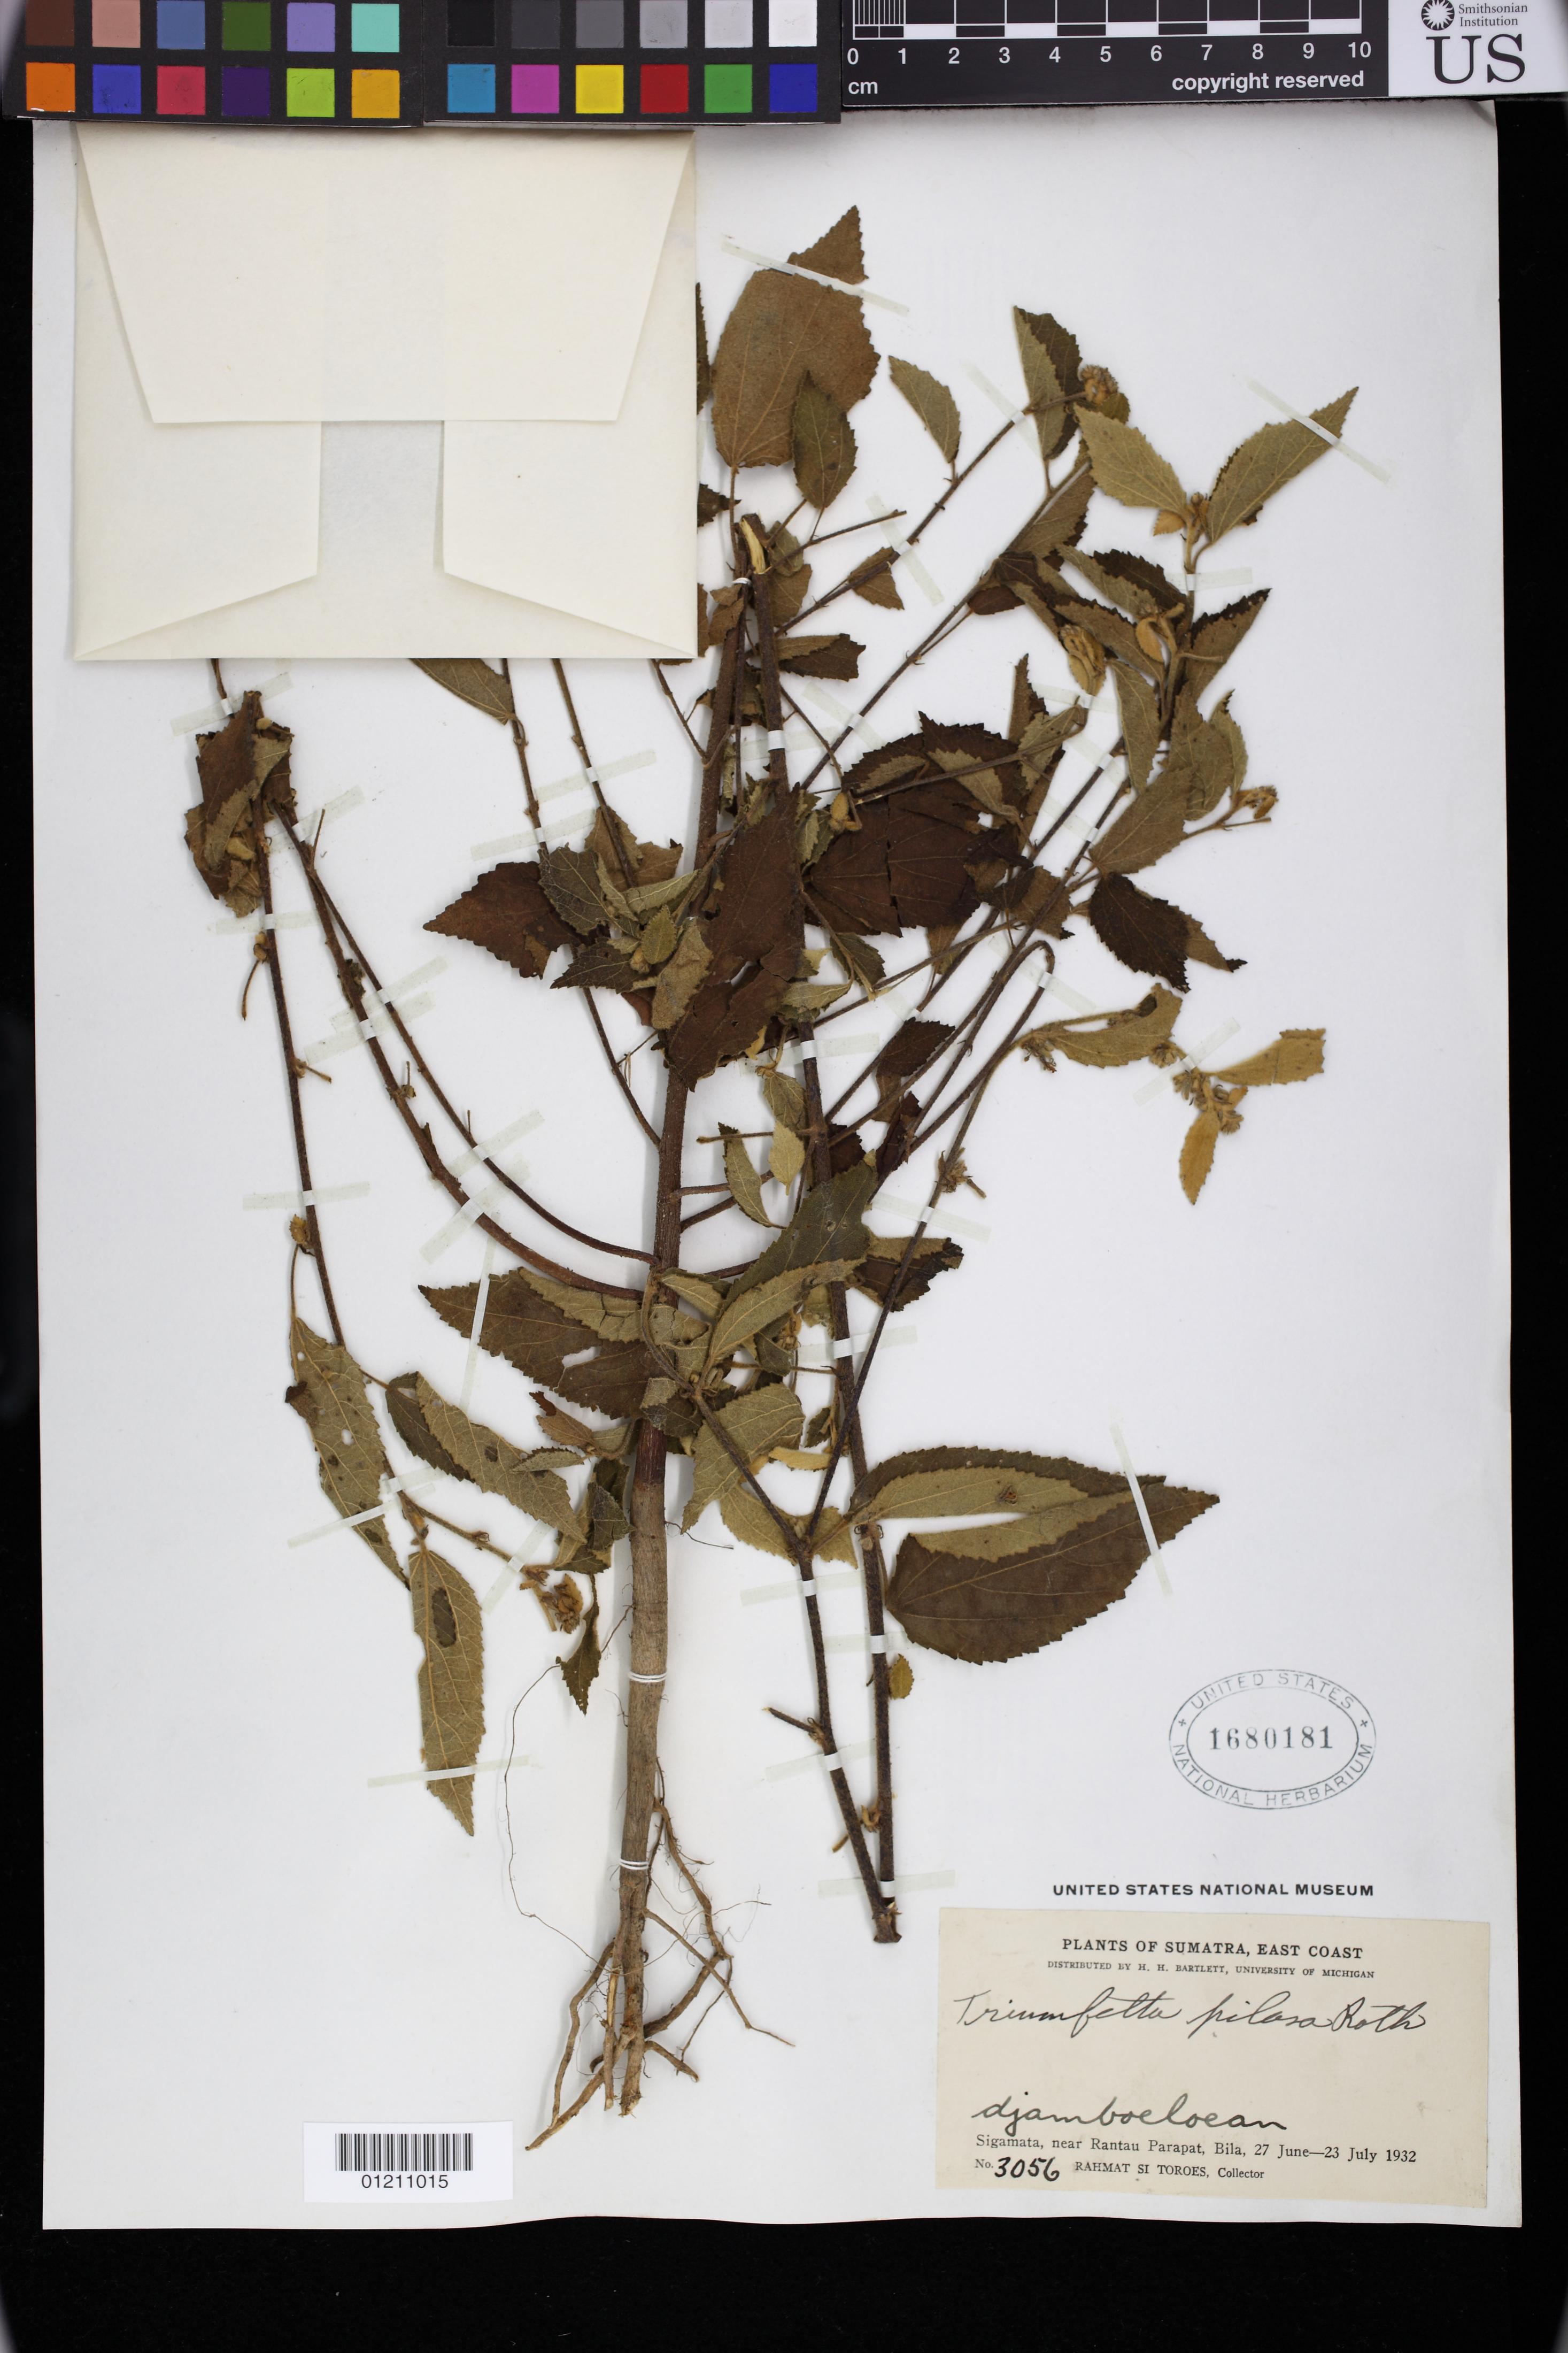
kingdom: Plantae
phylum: Tracheophyta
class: Magnoliopsida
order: Malvales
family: Malvaceae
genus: Triumfetta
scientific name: Triumfetta pilosa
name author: Roth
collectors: Rahmat Si Boeea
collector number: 3056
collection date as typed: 27 Jun 1932 to 23 Jul 1932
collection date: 1932-06-27/1932-07-23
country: Indonesia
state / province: Sumatra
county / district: Sumatera Utara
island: Sumatra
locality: Sumatra east coast: Sigamata, near Rantau Parapat, Bila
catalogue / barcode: US 1680181